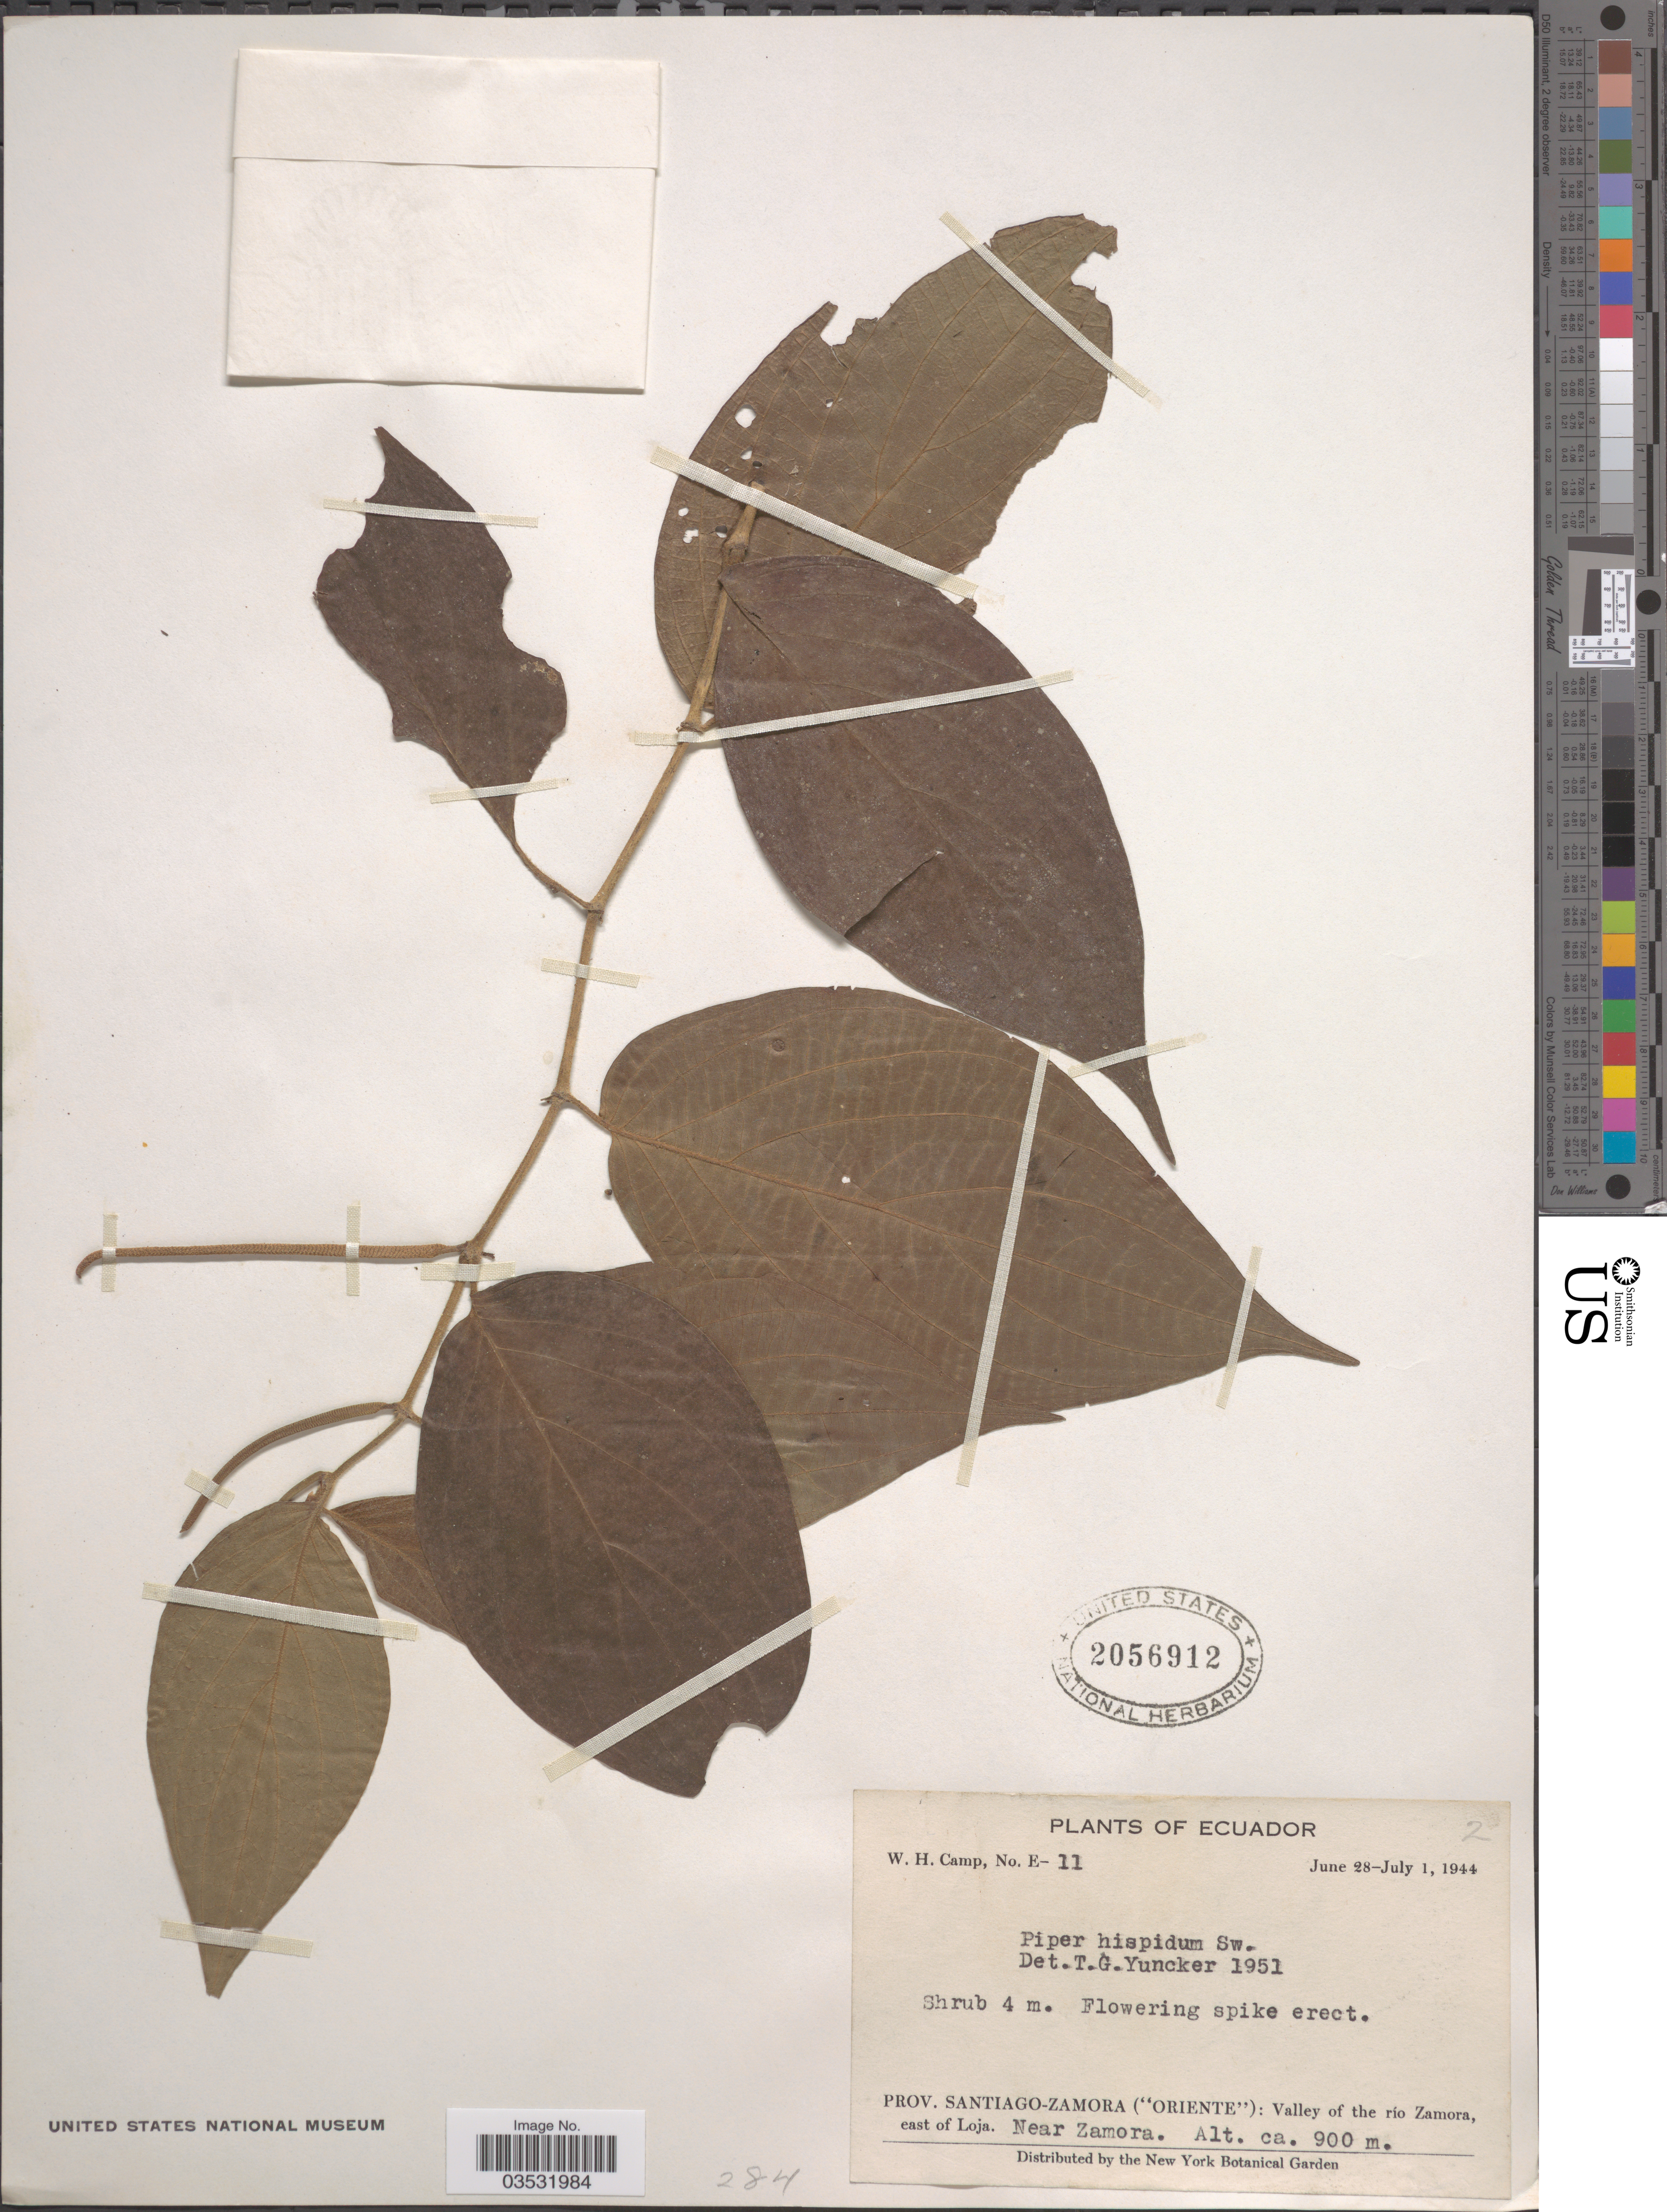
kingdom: Plantae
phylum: Tracheophyta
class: Magnoliopsida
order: Piperales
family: Piperaceae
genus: Piper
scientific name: Piper hispidum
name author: Sw.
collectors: W. H. Camp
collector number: E-11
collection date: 1944-06-28/1944-07-01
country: Ecuador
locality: Prov. Santiago-Zamora ('Oriente'): Valley of the río Zamora, east of Loja. Near Zamora.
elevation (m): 900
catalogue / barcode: US 2056912